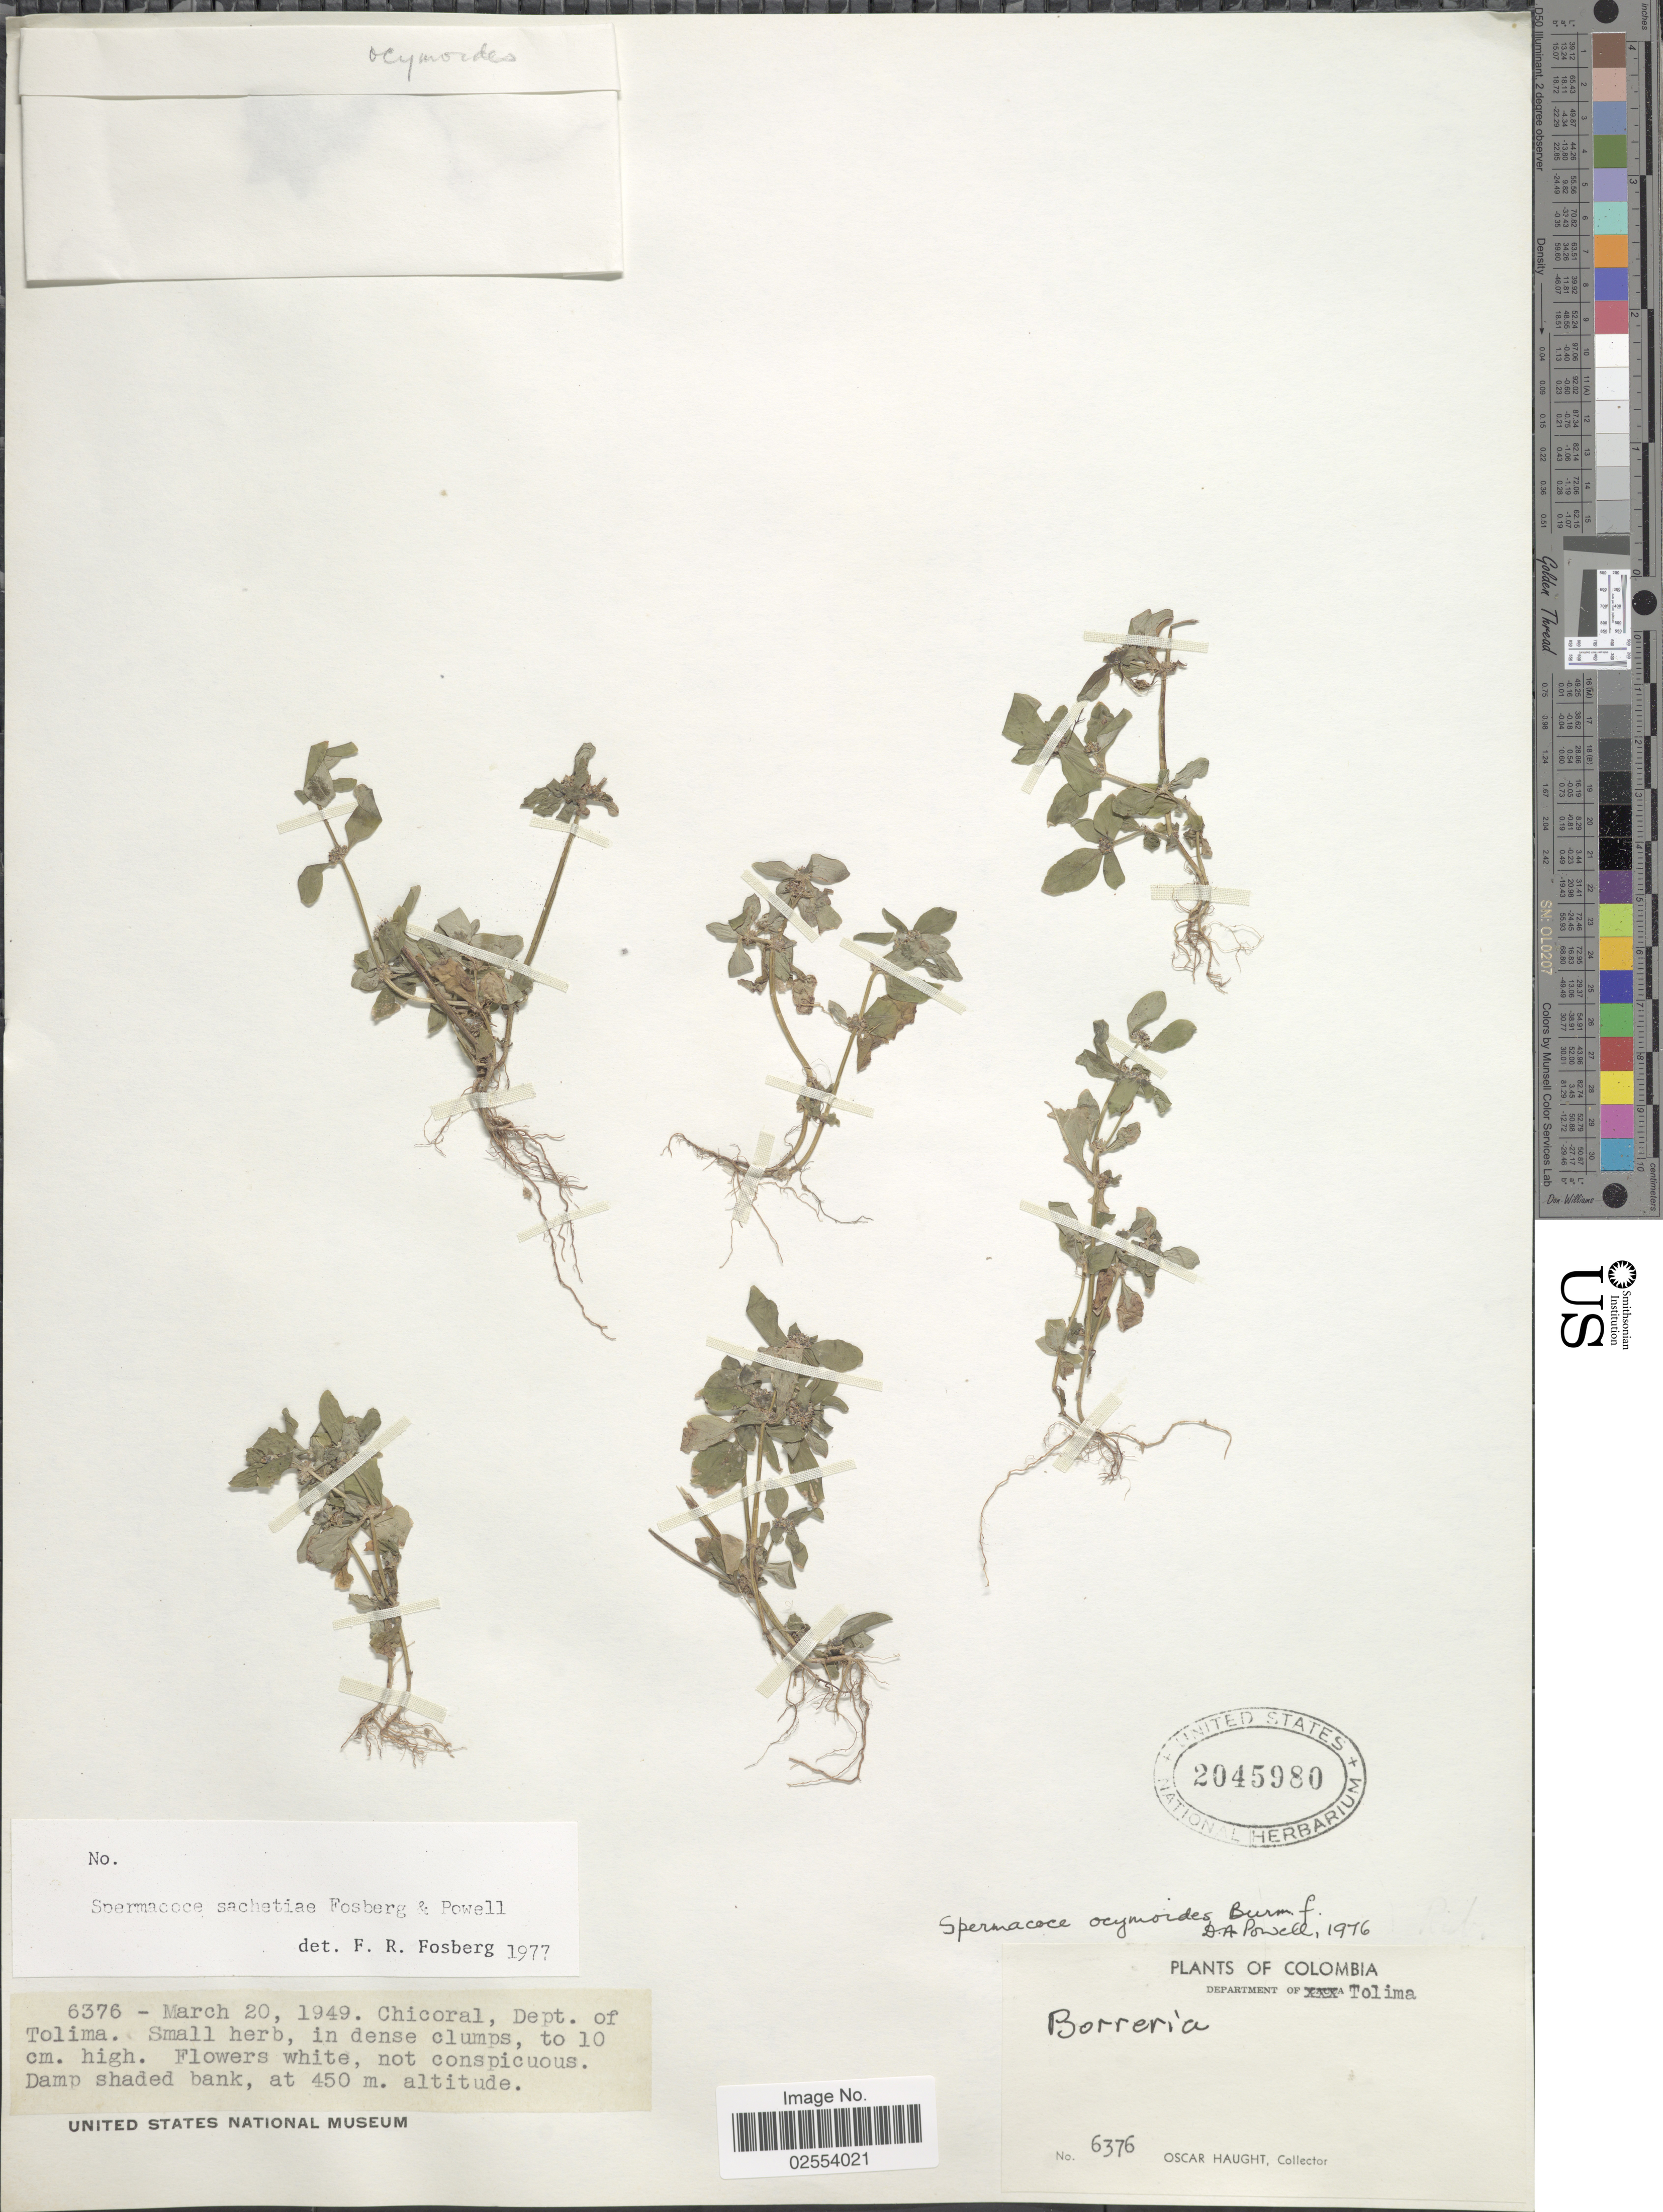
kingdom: Plantae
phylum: Tracheophyta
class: Magnoliopsida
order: Gentianales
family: Rubiaceae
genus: Spermacoce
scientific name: Spermacoce mauritiana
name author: Gideon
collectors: O. L. Haught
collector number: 6376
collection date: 1949-03-20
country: Colombia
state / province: Tolima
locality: Chicoral.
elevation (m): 450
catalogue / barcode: US 2045980